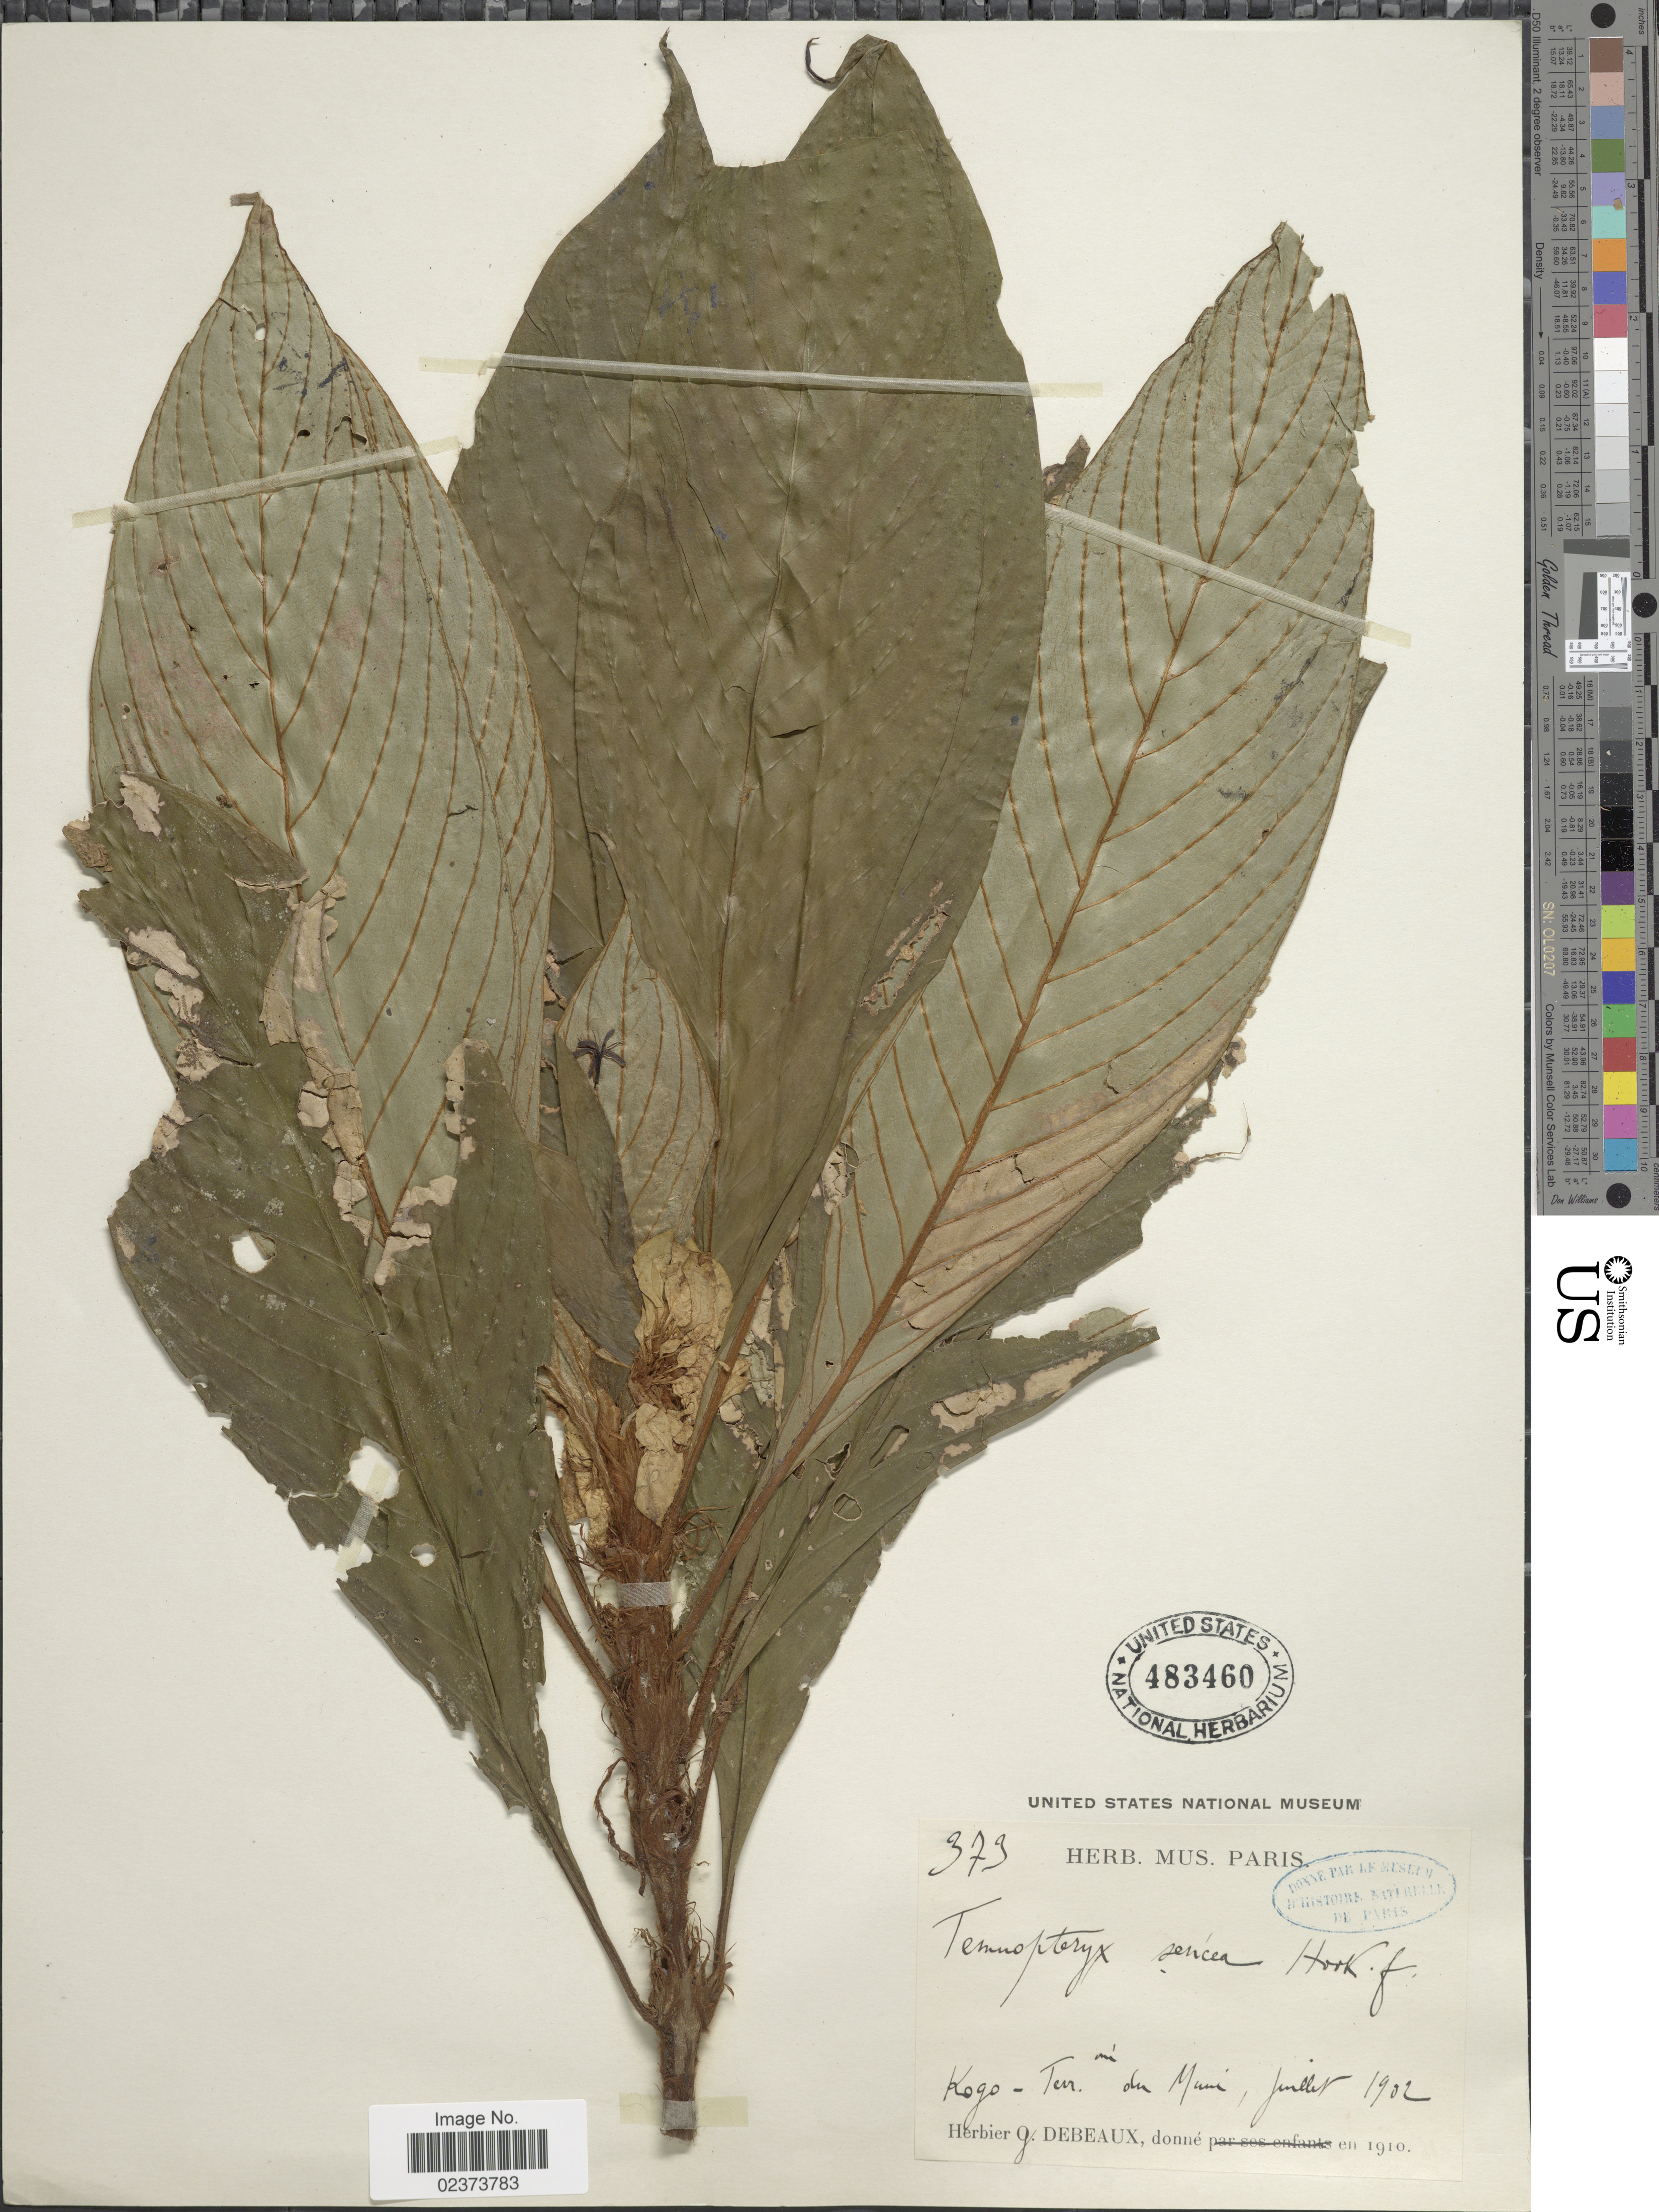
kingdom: Plantae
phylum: Tracheophyta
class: Magnoliopsida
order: Gentianales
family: Rubiaceae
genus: Temnopteryx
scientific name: Temnopteryx sericea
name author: Hook. f.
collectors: ex herb. O. Debeaux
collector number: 379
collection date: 1902-07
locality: Kogo, Terr. du mami [interpreted]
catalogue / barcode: US 483460